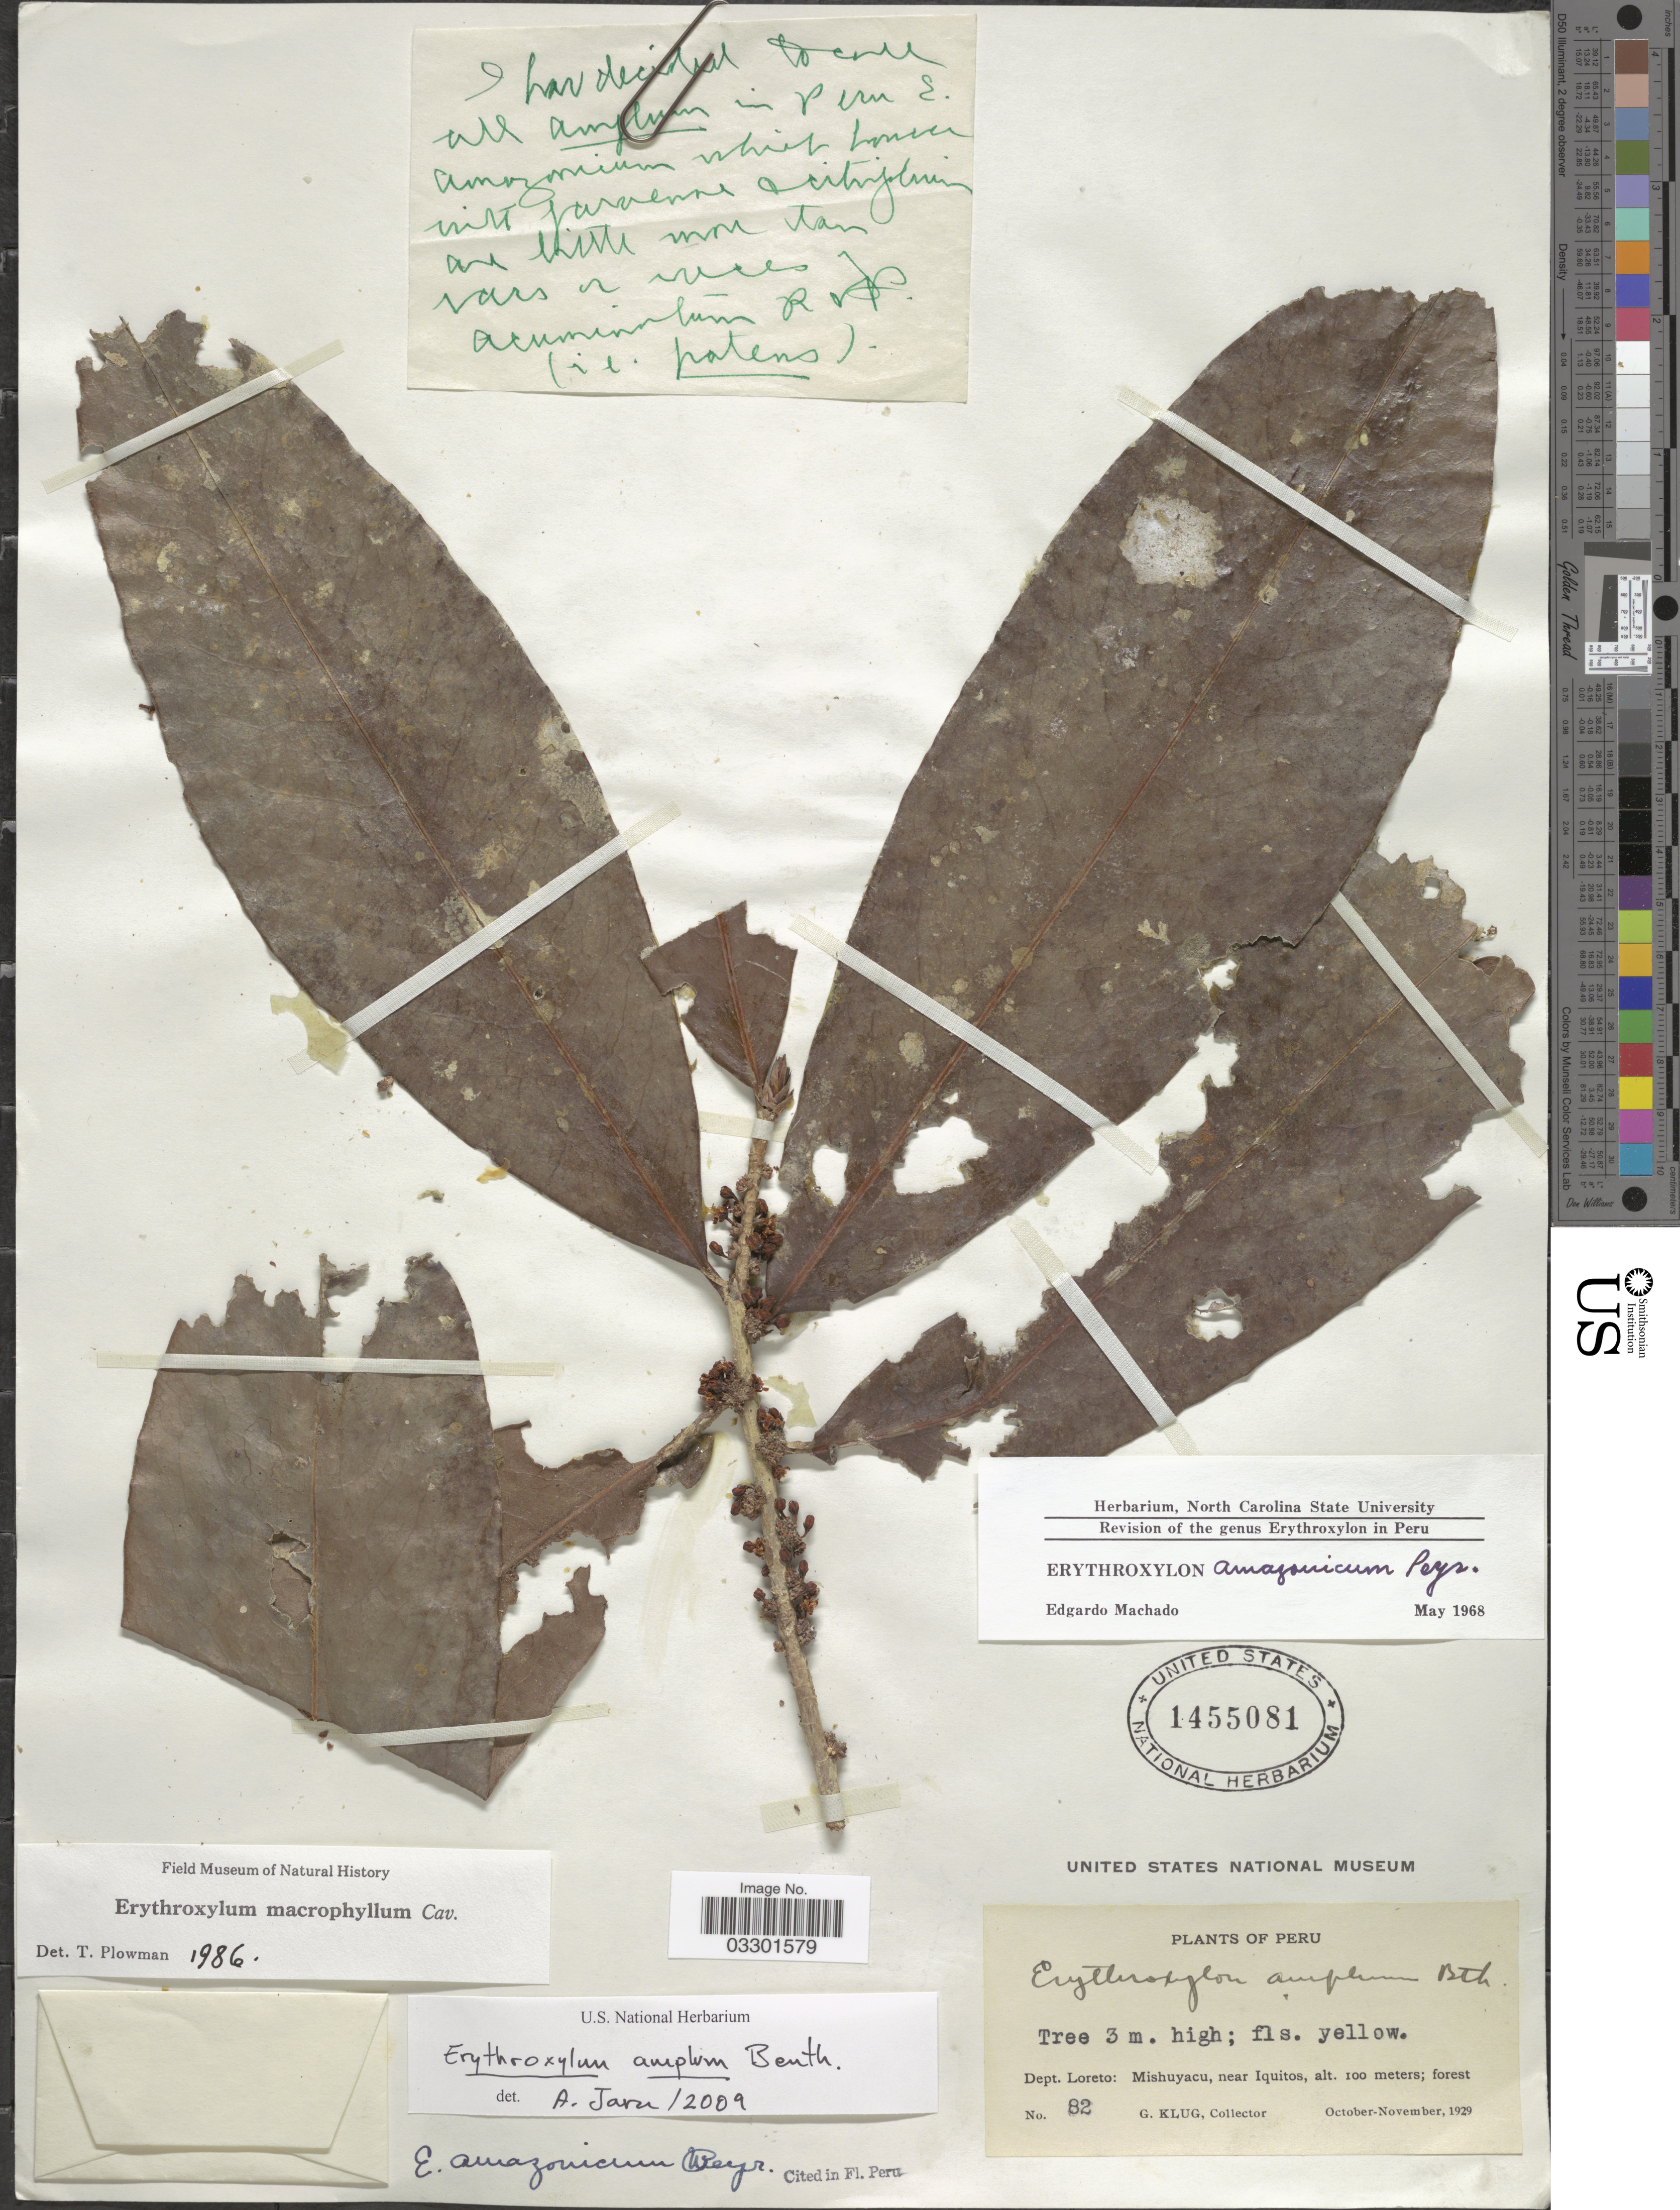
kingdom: Plantae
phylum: Tracheophyta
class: Magnoliopsida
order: Malpighiales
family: Erythroxylaceae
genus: Erythroxylum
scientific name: Erythroxylum amplum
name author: Benth.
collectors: G. Klug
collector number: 82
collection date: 1929-10/1929-11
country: Peru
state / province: Loreto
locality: Dept. Loreto: Mishuyacu, near Iquitos.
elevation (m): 100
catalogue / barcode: US 1455081